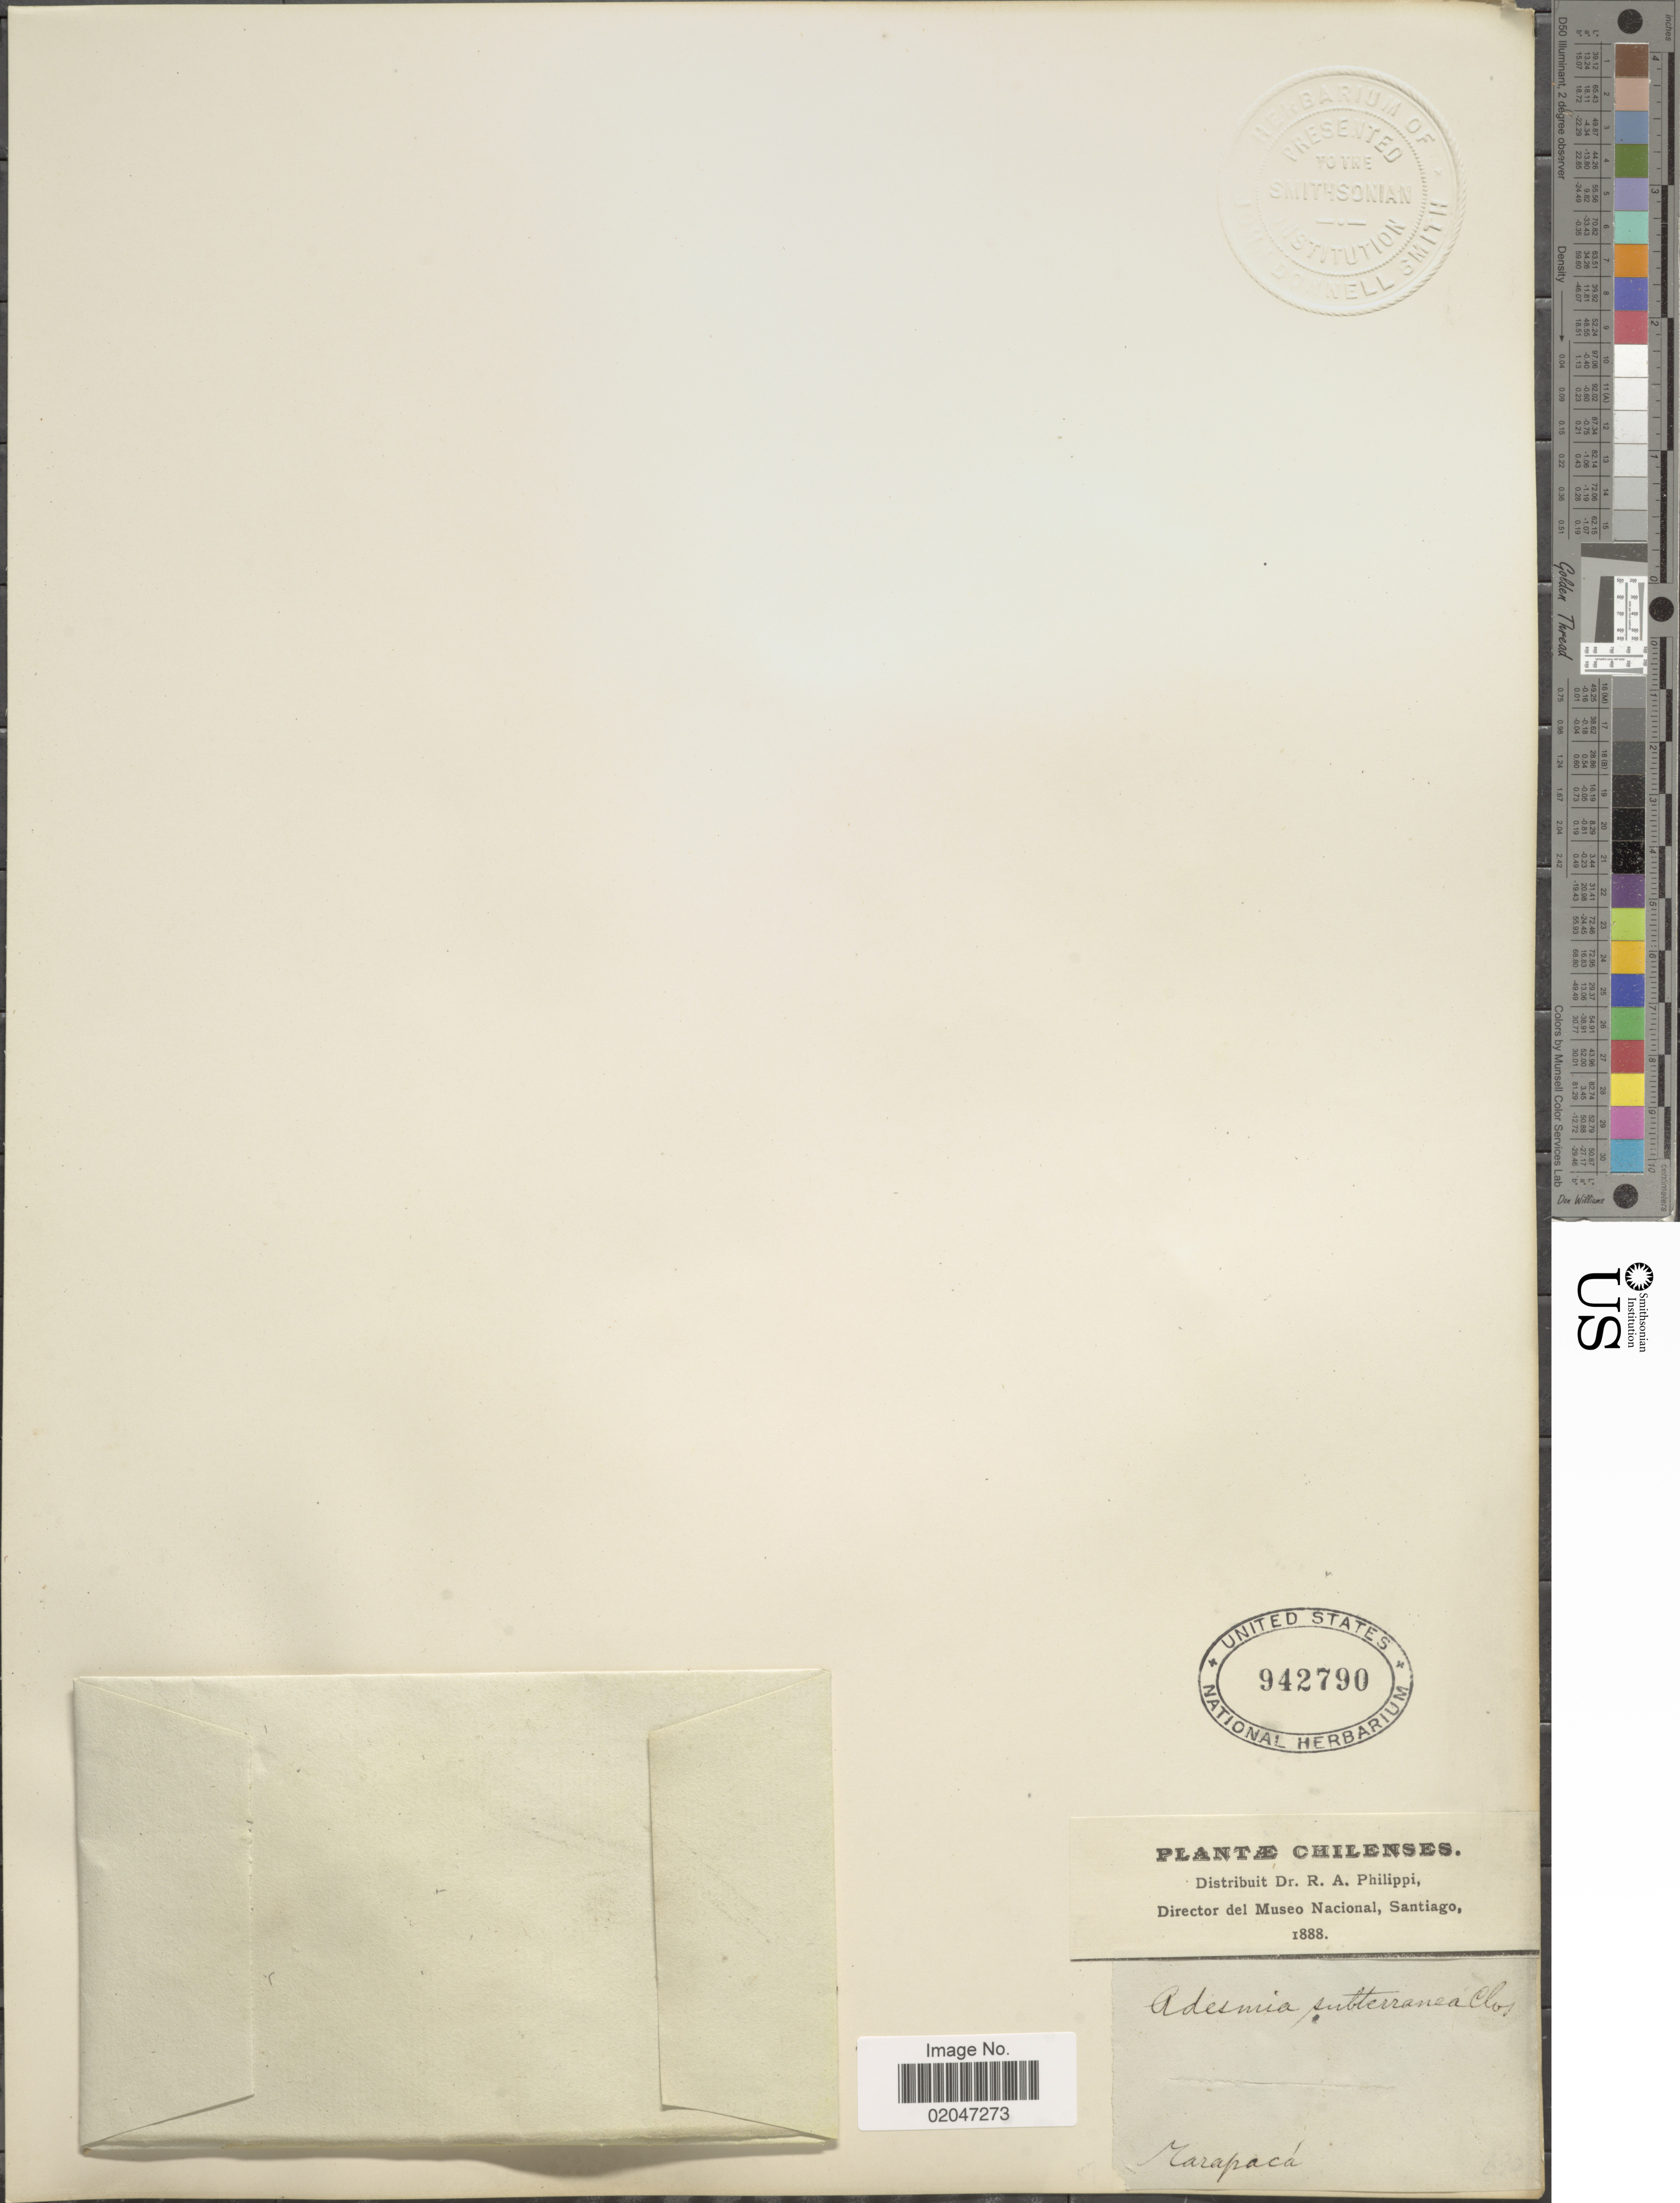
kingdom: Plantae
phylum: Tracheophyta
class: Magnoliopsida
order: Fabales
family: Fabaceae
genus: Adesmia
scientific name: Adesmia subterranea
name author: Clos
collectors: R. A. Philippi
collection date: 1888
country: Chile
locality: Marapacá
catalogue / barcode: US 942790